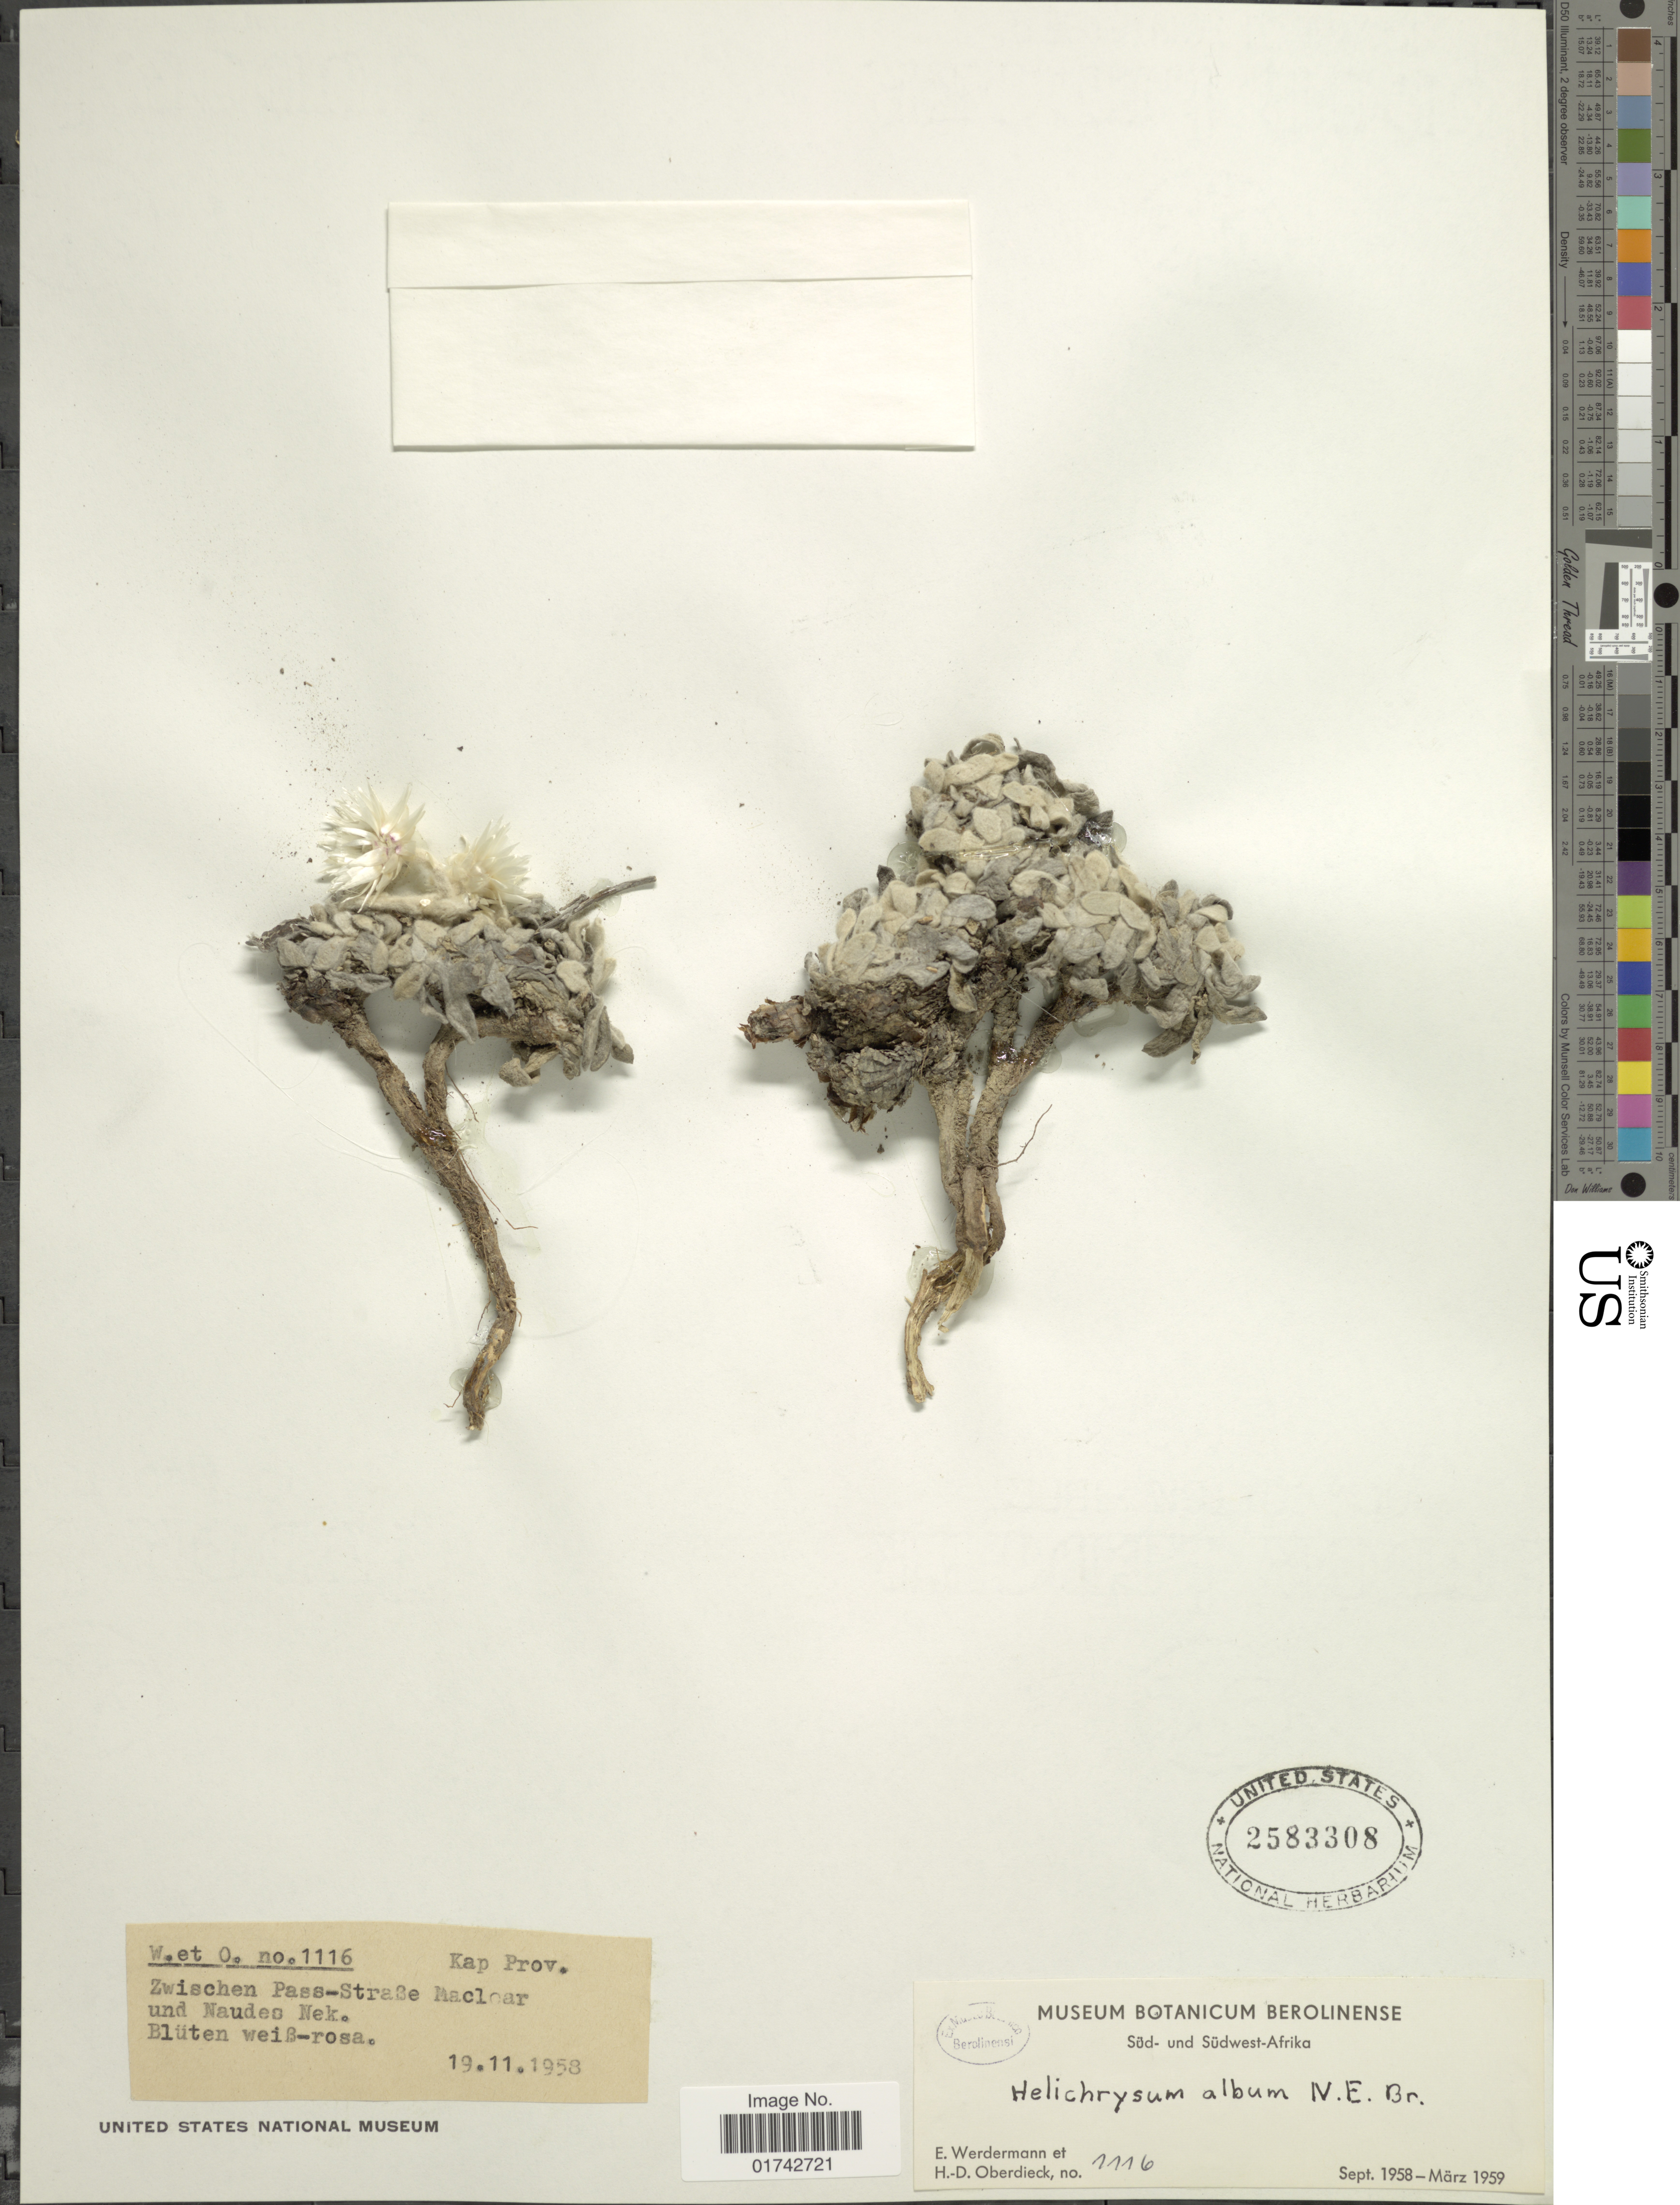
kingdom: Plantae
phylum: Tracheophyta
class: Magnoliopsida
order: Asterales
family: Asteraceae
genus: Helichrysum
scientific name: Helichrysum album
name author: N.E. Br.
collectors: E. Werdermann & H. Oberdieck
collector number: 1116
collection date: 1958-11-19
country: South Africa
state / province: Eastern Cape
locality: Kap Prov. Zwischen Pass-Straße Maclcar und Nauden Nek.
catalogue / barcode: US 2583308